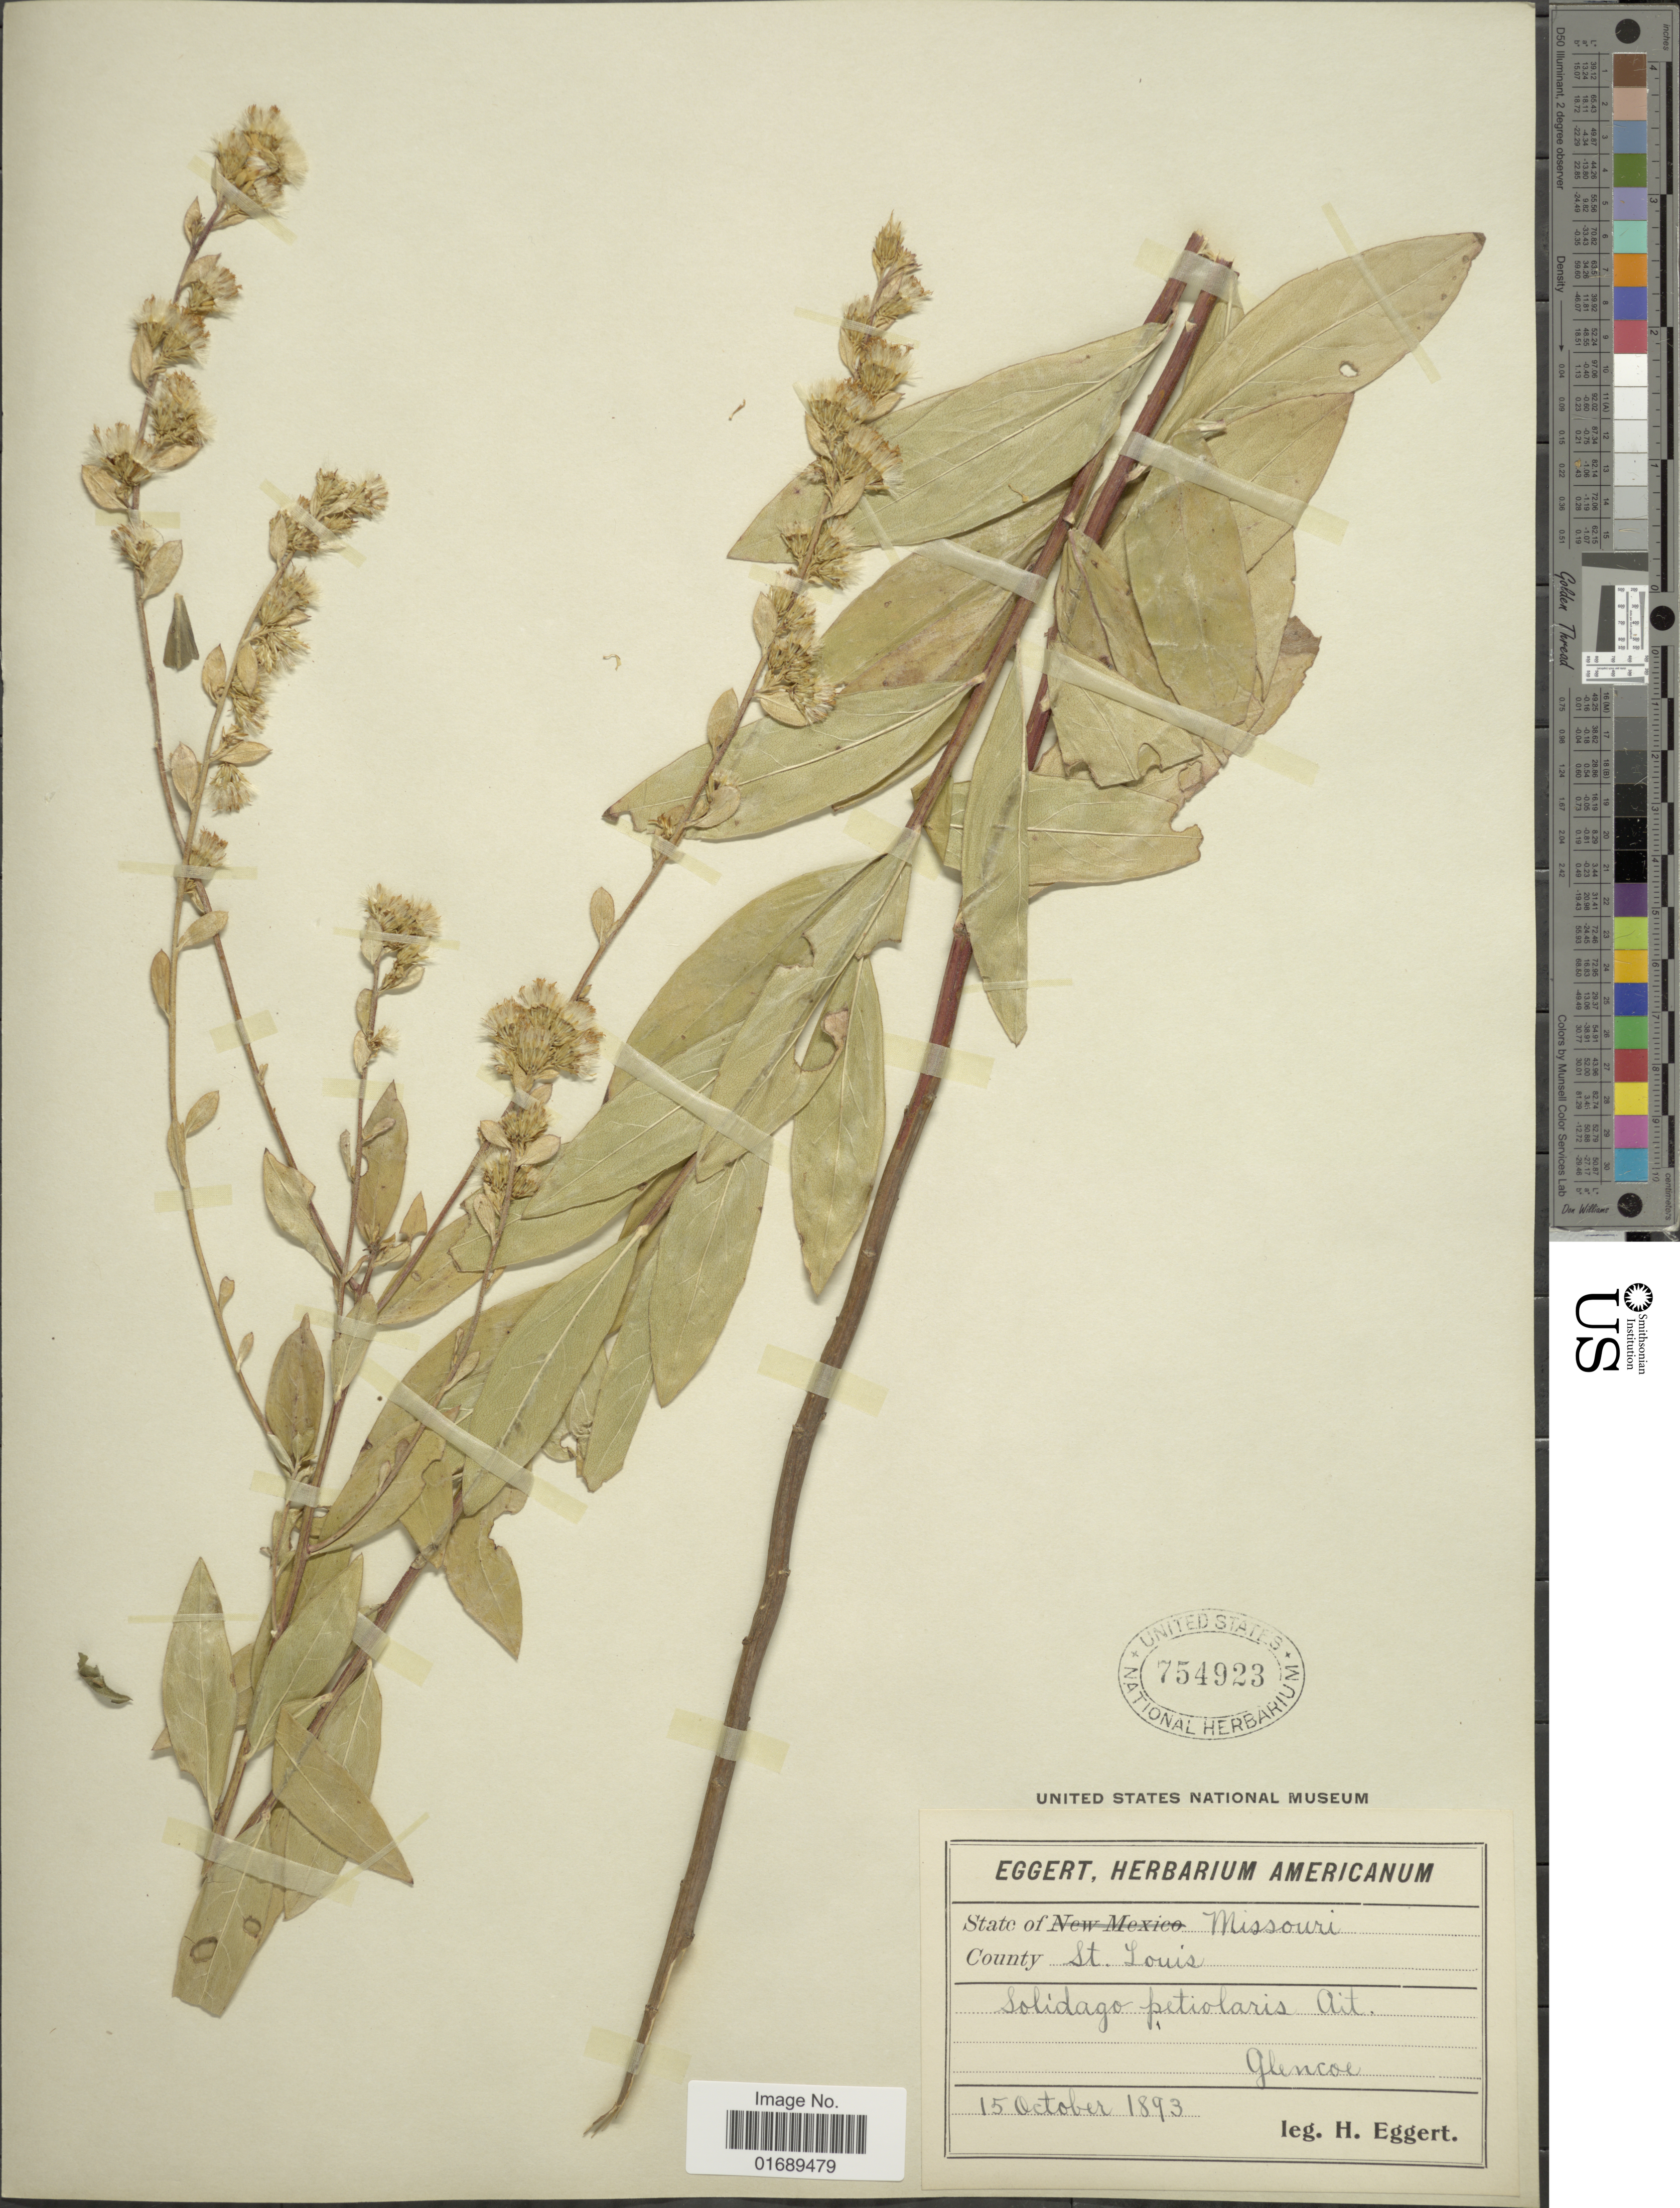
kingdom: Plantae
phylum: Tracheophyta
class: Magnoliopsida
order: Asterales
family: Asteraceae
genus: Solidago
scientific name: Solidago petiolaris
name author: Aiton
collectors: H. Eggert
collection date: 1893-10-15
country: United States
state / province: Missouri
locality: County St Louis, Glencoe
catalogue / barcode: US 754923